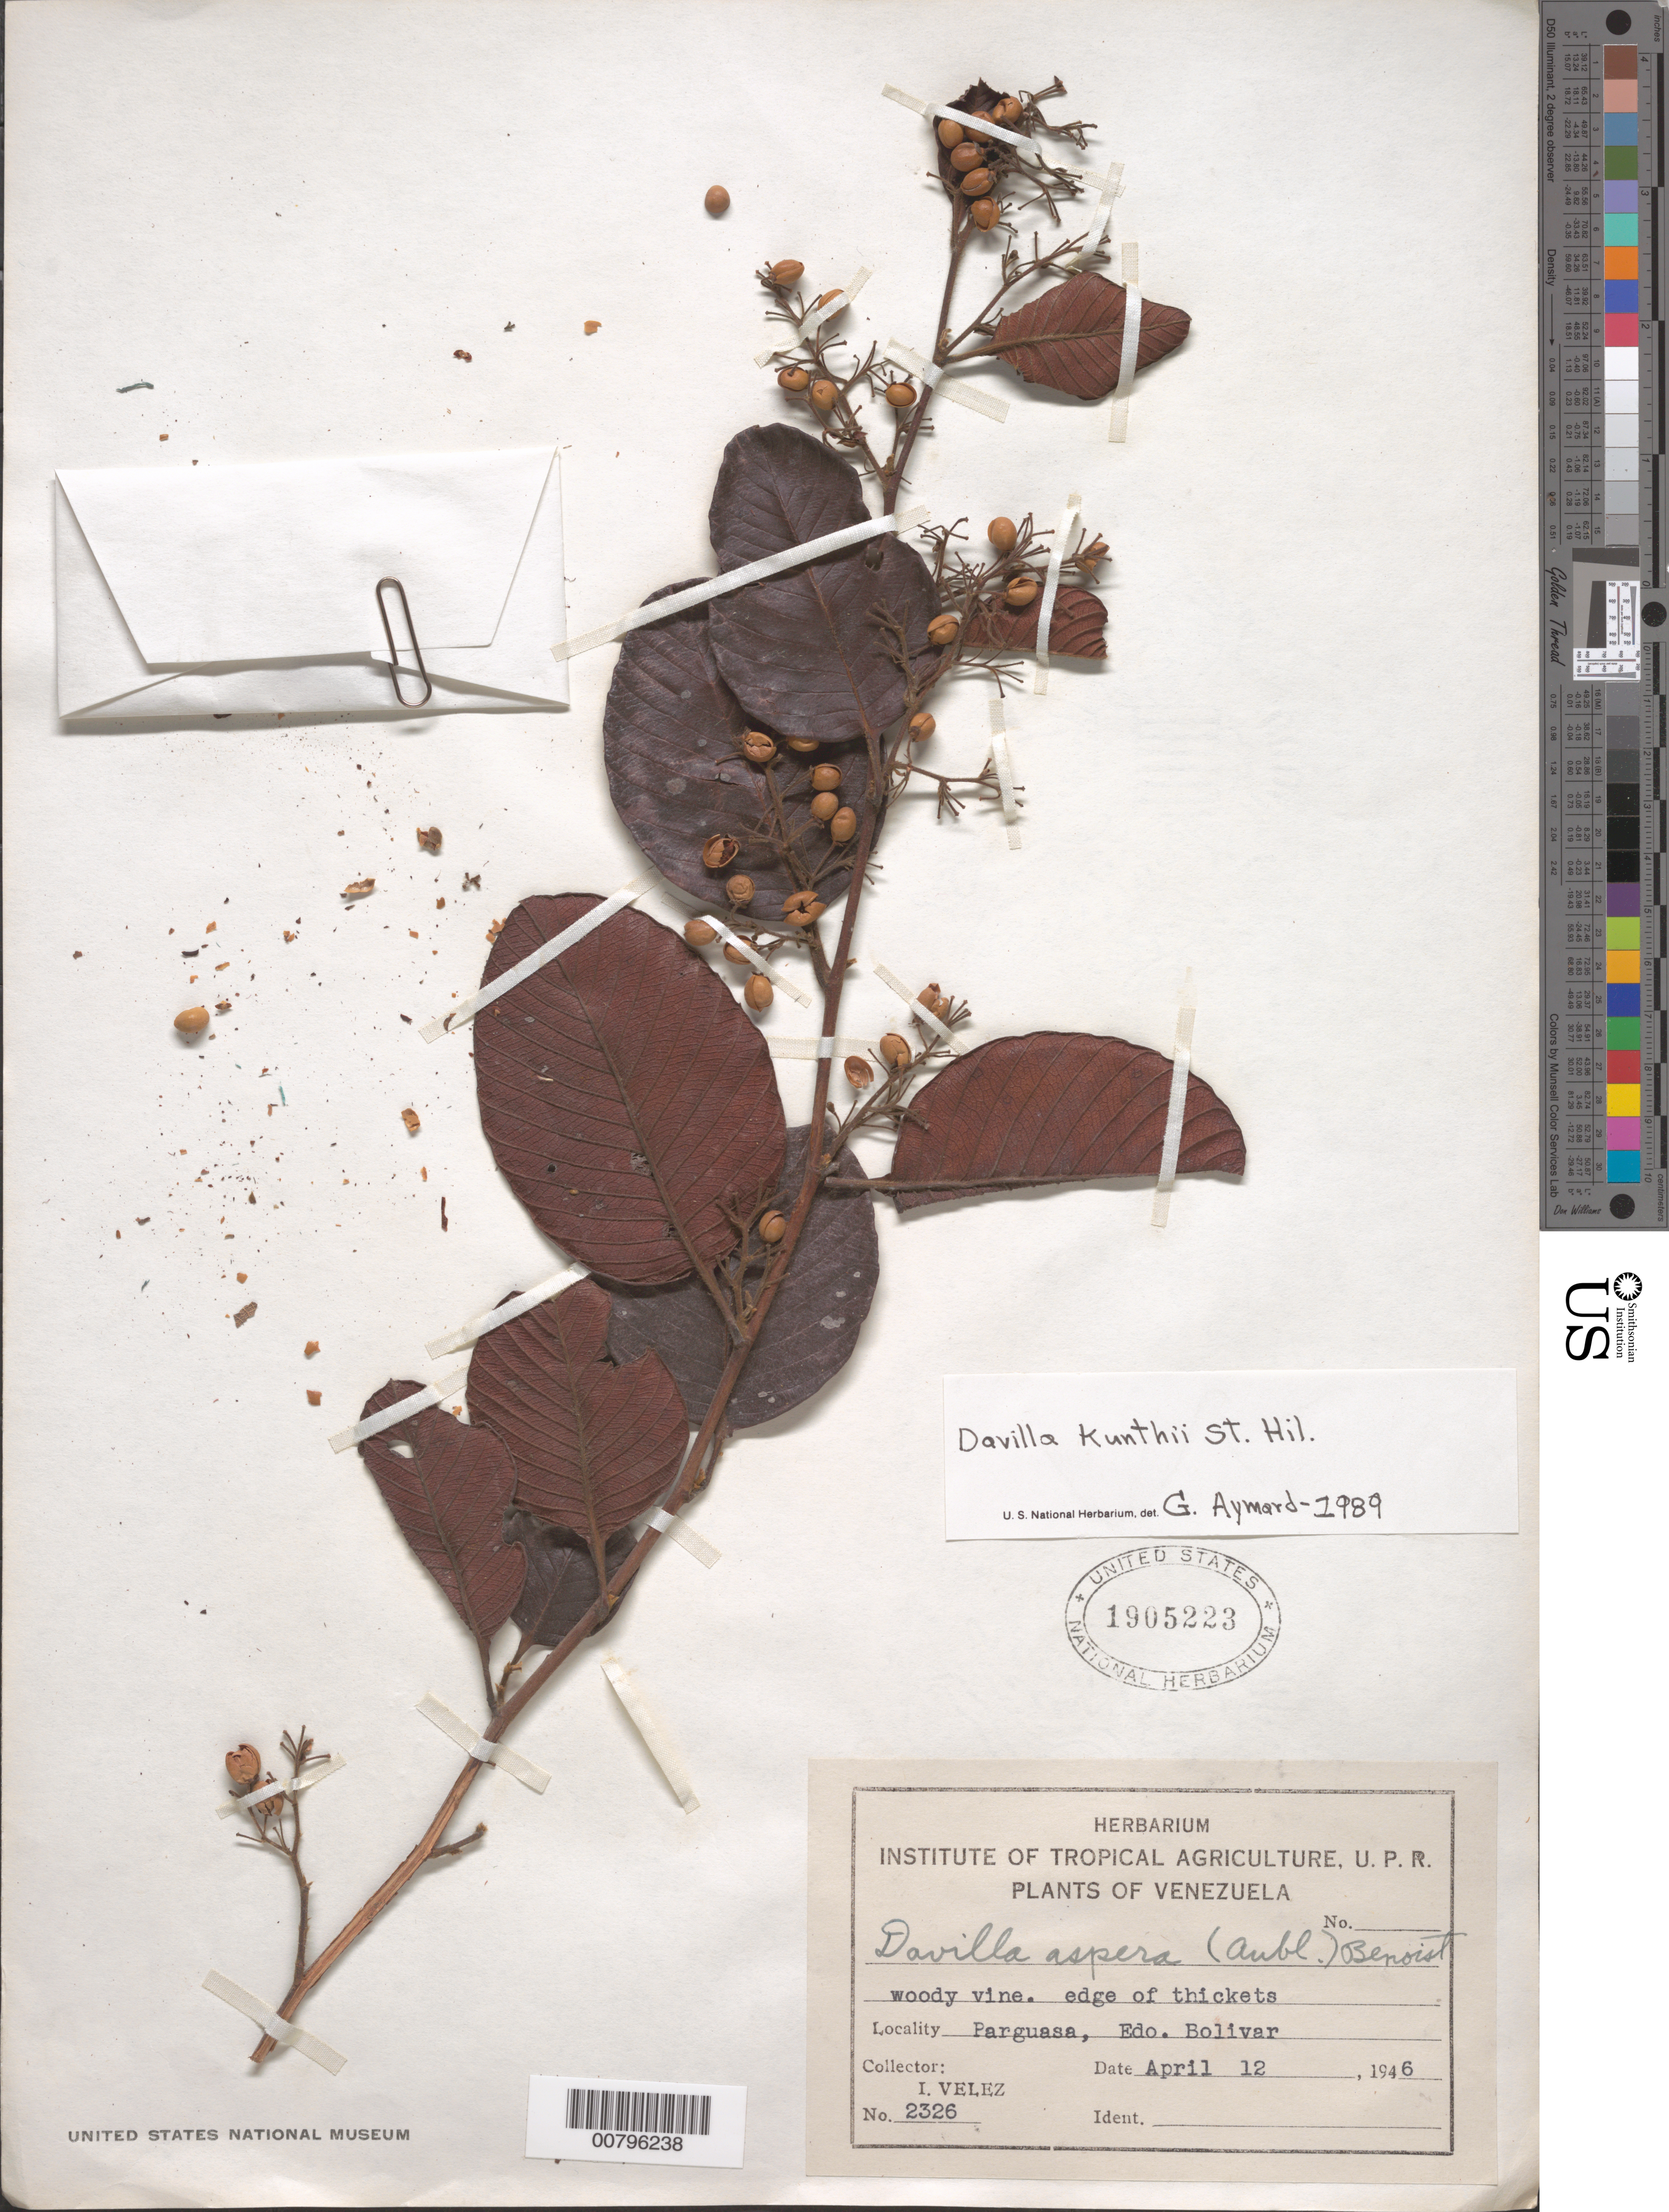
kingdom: Plantae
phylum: Tracheophyta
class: Magnoliopsida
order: Dilleniales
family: Dilleniaceae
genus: Davilla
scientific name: Davilla kunthii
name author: A. St.-Hil.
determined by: Aymard C., G. A., (PORT), Univ. Nac. Exp. de los Llanos Ezequiel Zamora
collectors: I. Velez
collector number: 2326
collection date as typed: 12-Apr-46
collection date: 1946-04-12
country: Venezuela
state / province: Bolívar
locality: Parguasa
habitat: Edge of thickets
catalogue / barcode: US 1905223